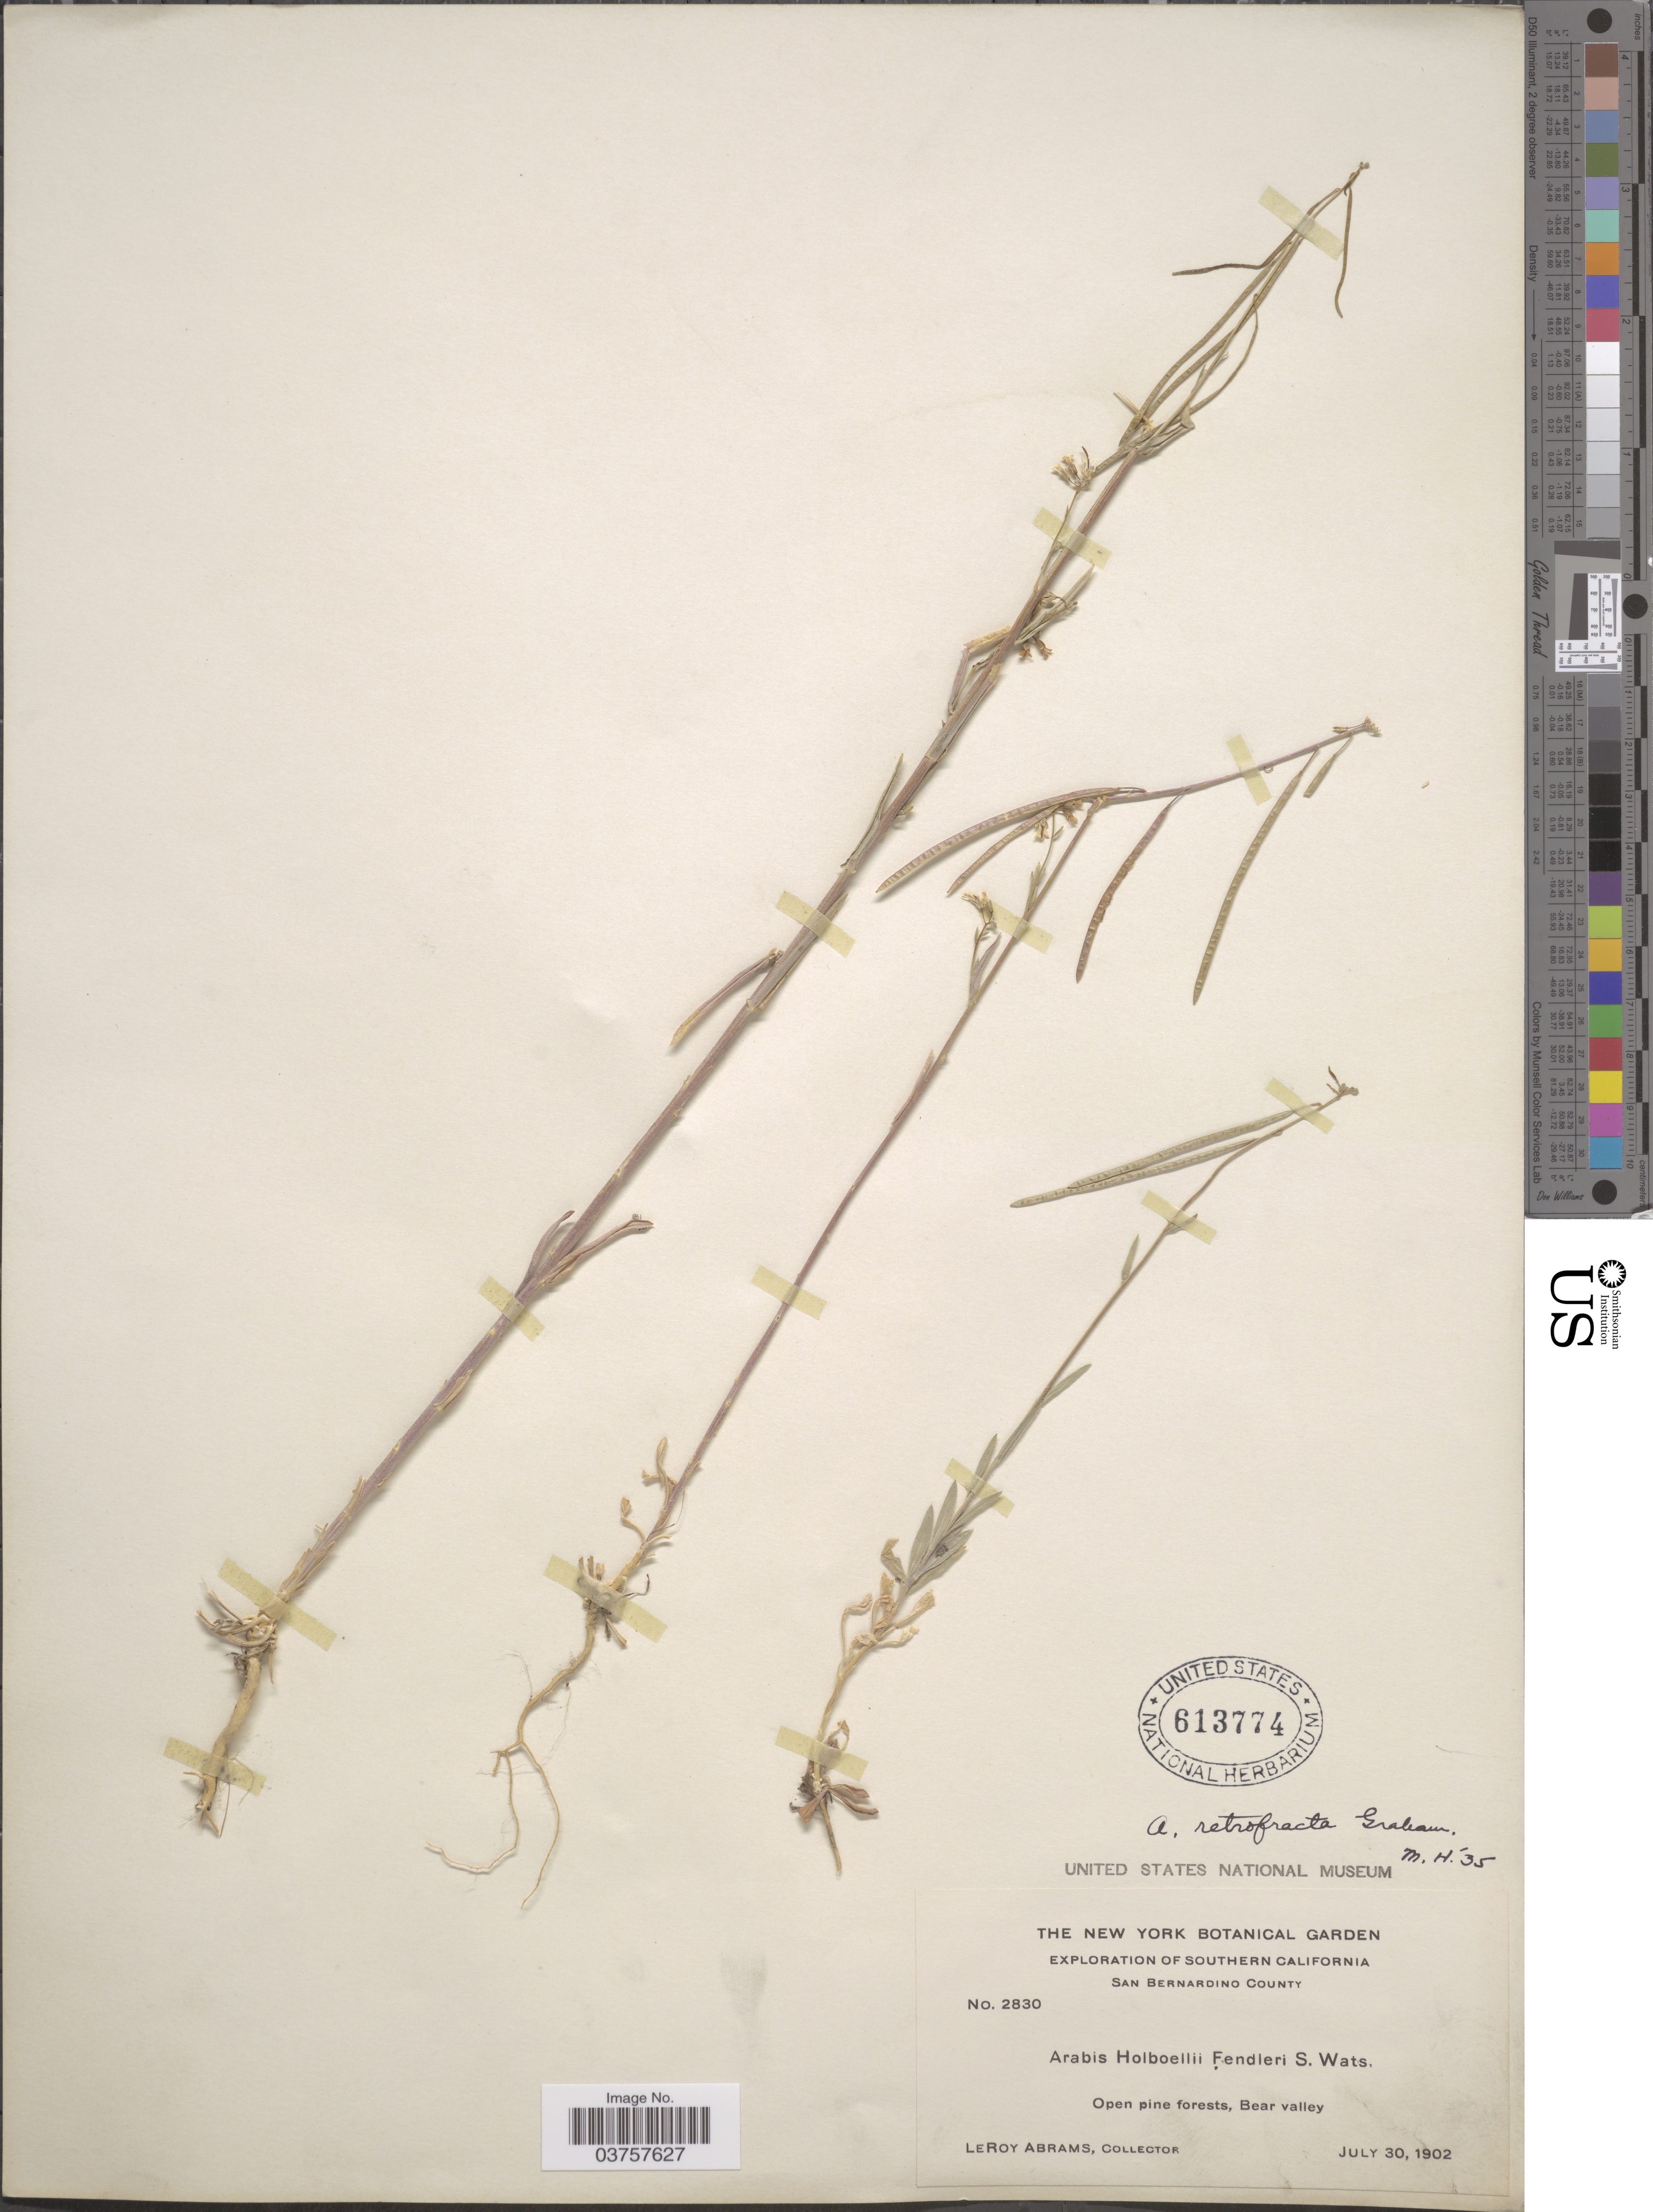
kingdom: Plantae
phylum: Tracheophyta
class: Magnoliopsida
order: Brassicales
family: Brassicaceae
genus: Arabis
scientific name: Arabis holboellii var. retrofracta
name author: Rydb.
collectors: L. Abrams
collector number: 2830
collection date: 1902-07-30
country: United States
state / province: California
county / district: San Bernardino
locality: Southern California. San Bernardino County. Open pine forests, Bear valley.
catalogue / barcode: US 613774